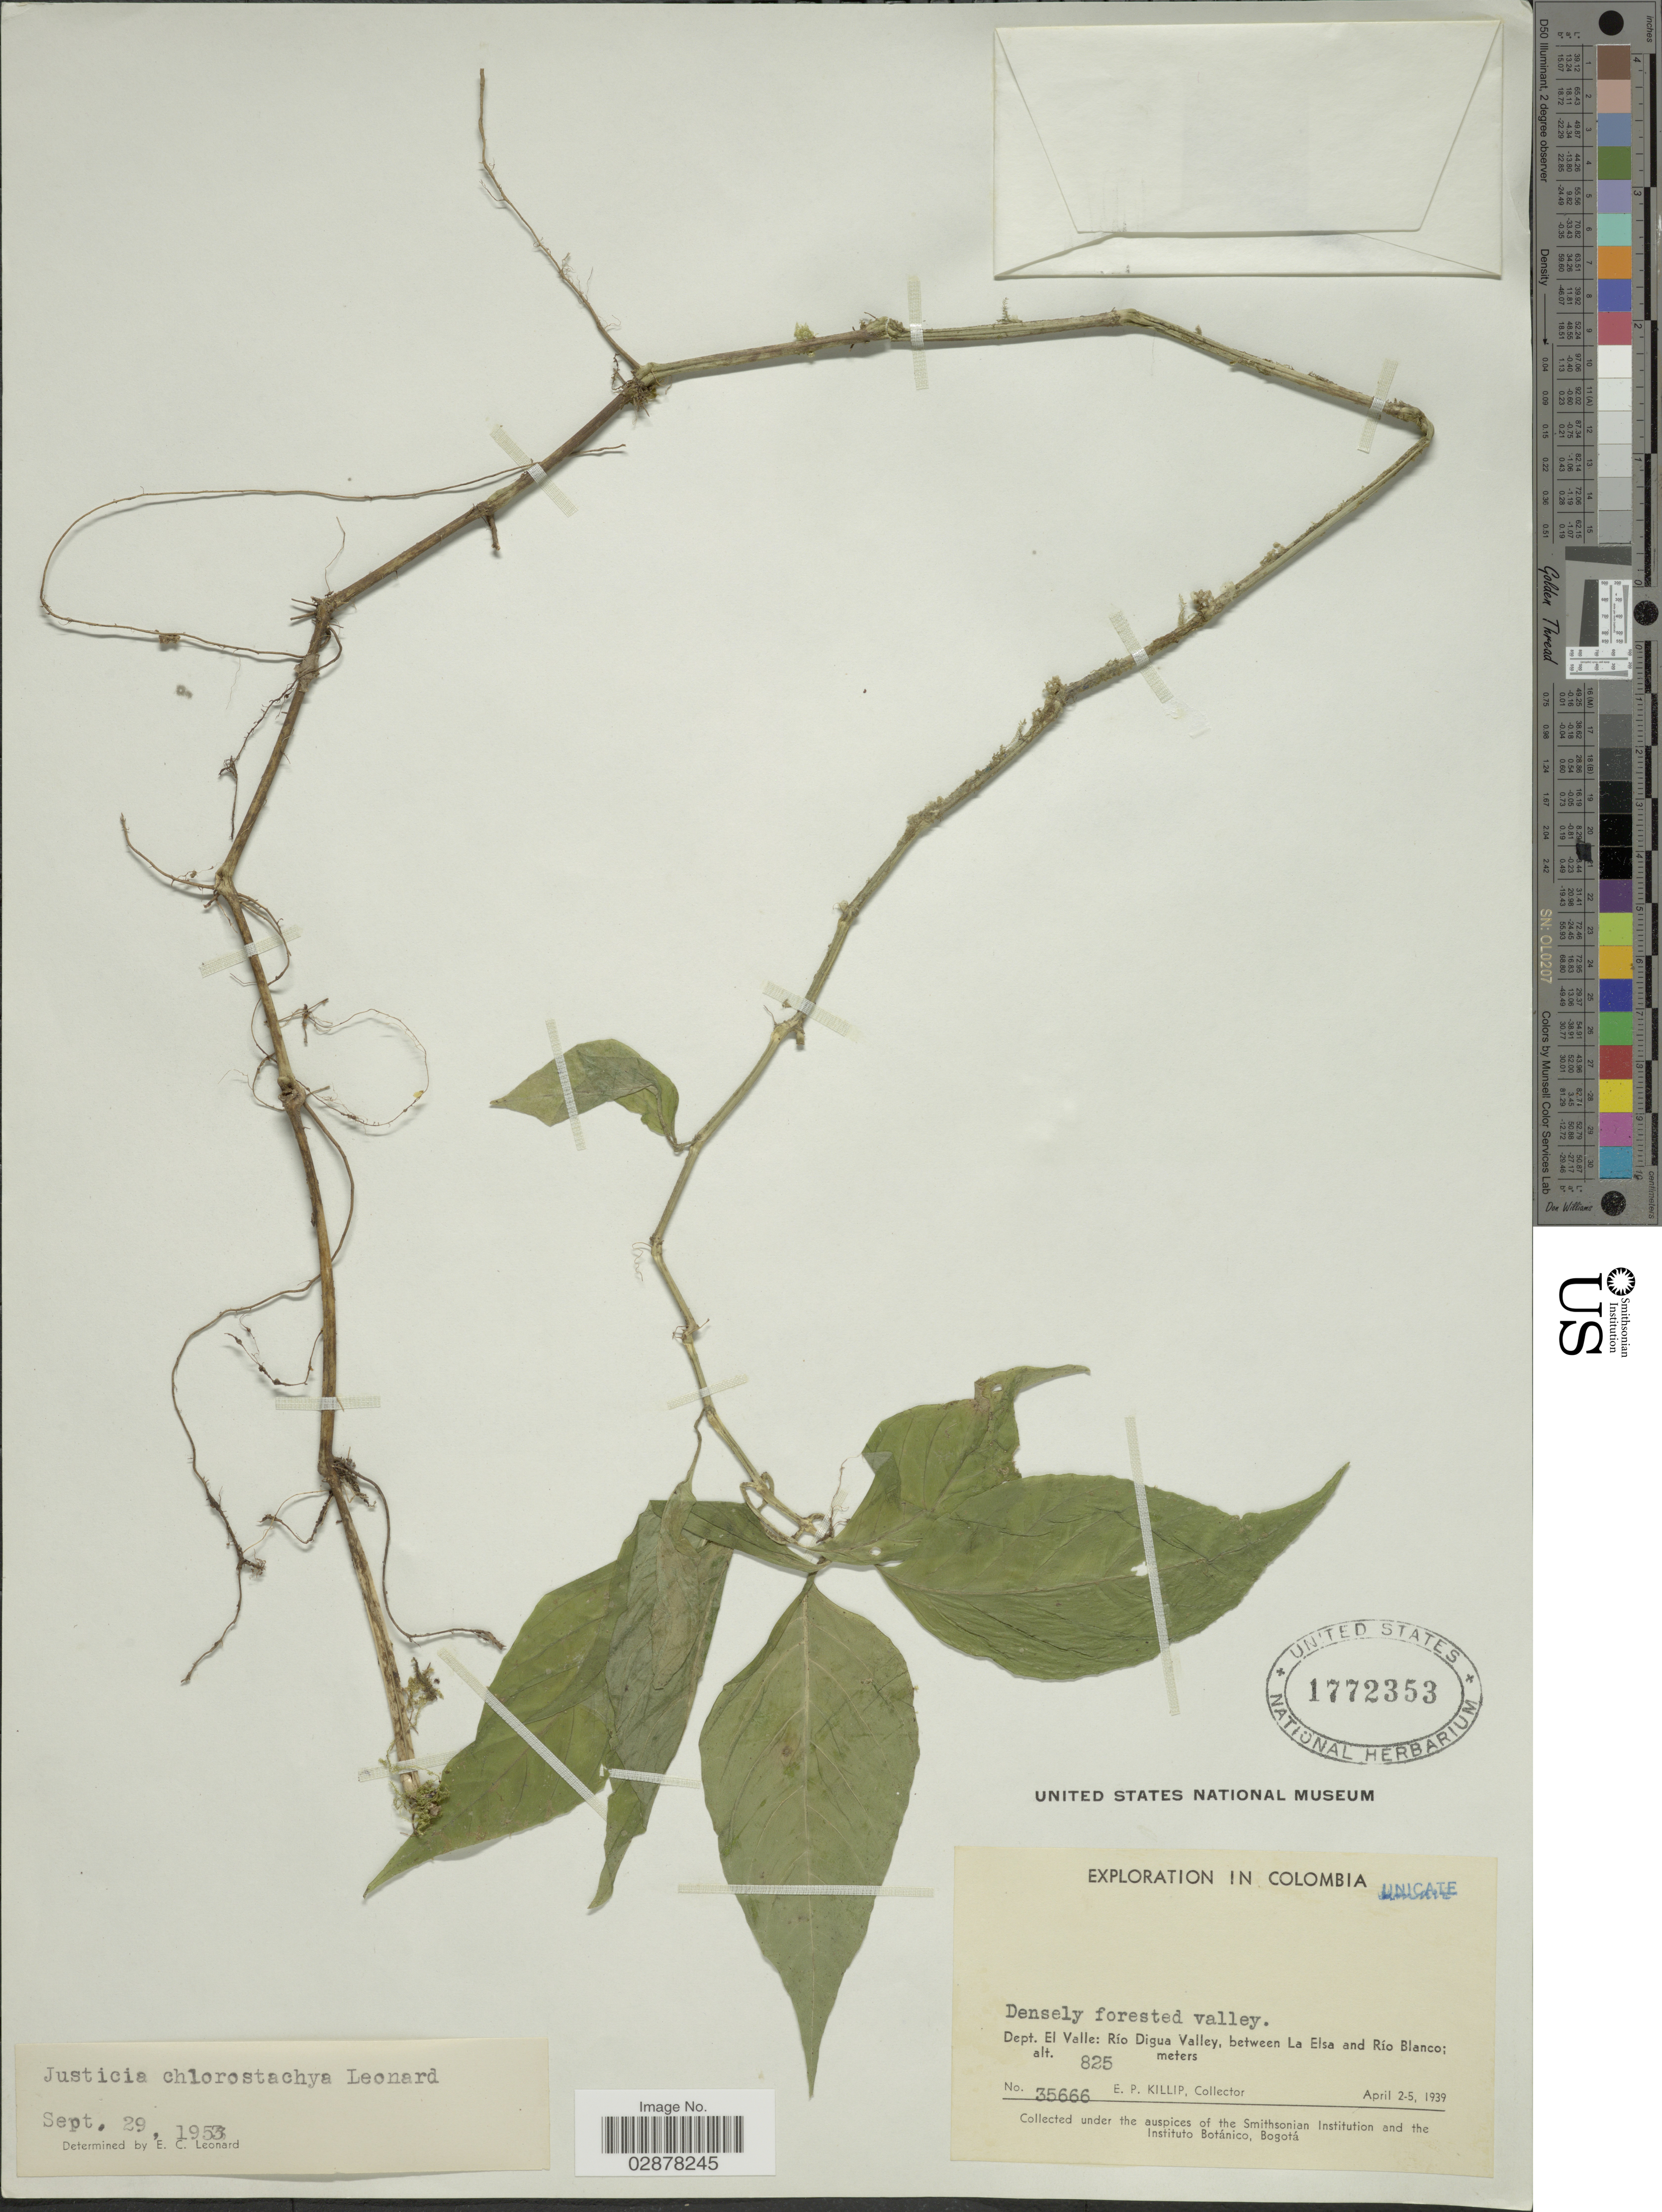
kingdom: Plantae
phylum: Tracheophyta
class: Magnoliopsida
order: Lamiales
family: Acanthaceae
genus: Justicia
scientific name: Justicia chlorostachya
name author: Leonard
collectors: E. P. Killip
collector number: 35666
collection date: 1939-04-02/1939-04-05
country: Colombia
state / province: Valle del Cauca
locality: Dept. El Valle, Río Digua Valley, between La Elsa and Río Blanco.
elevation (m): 825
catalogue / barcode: US 1772353